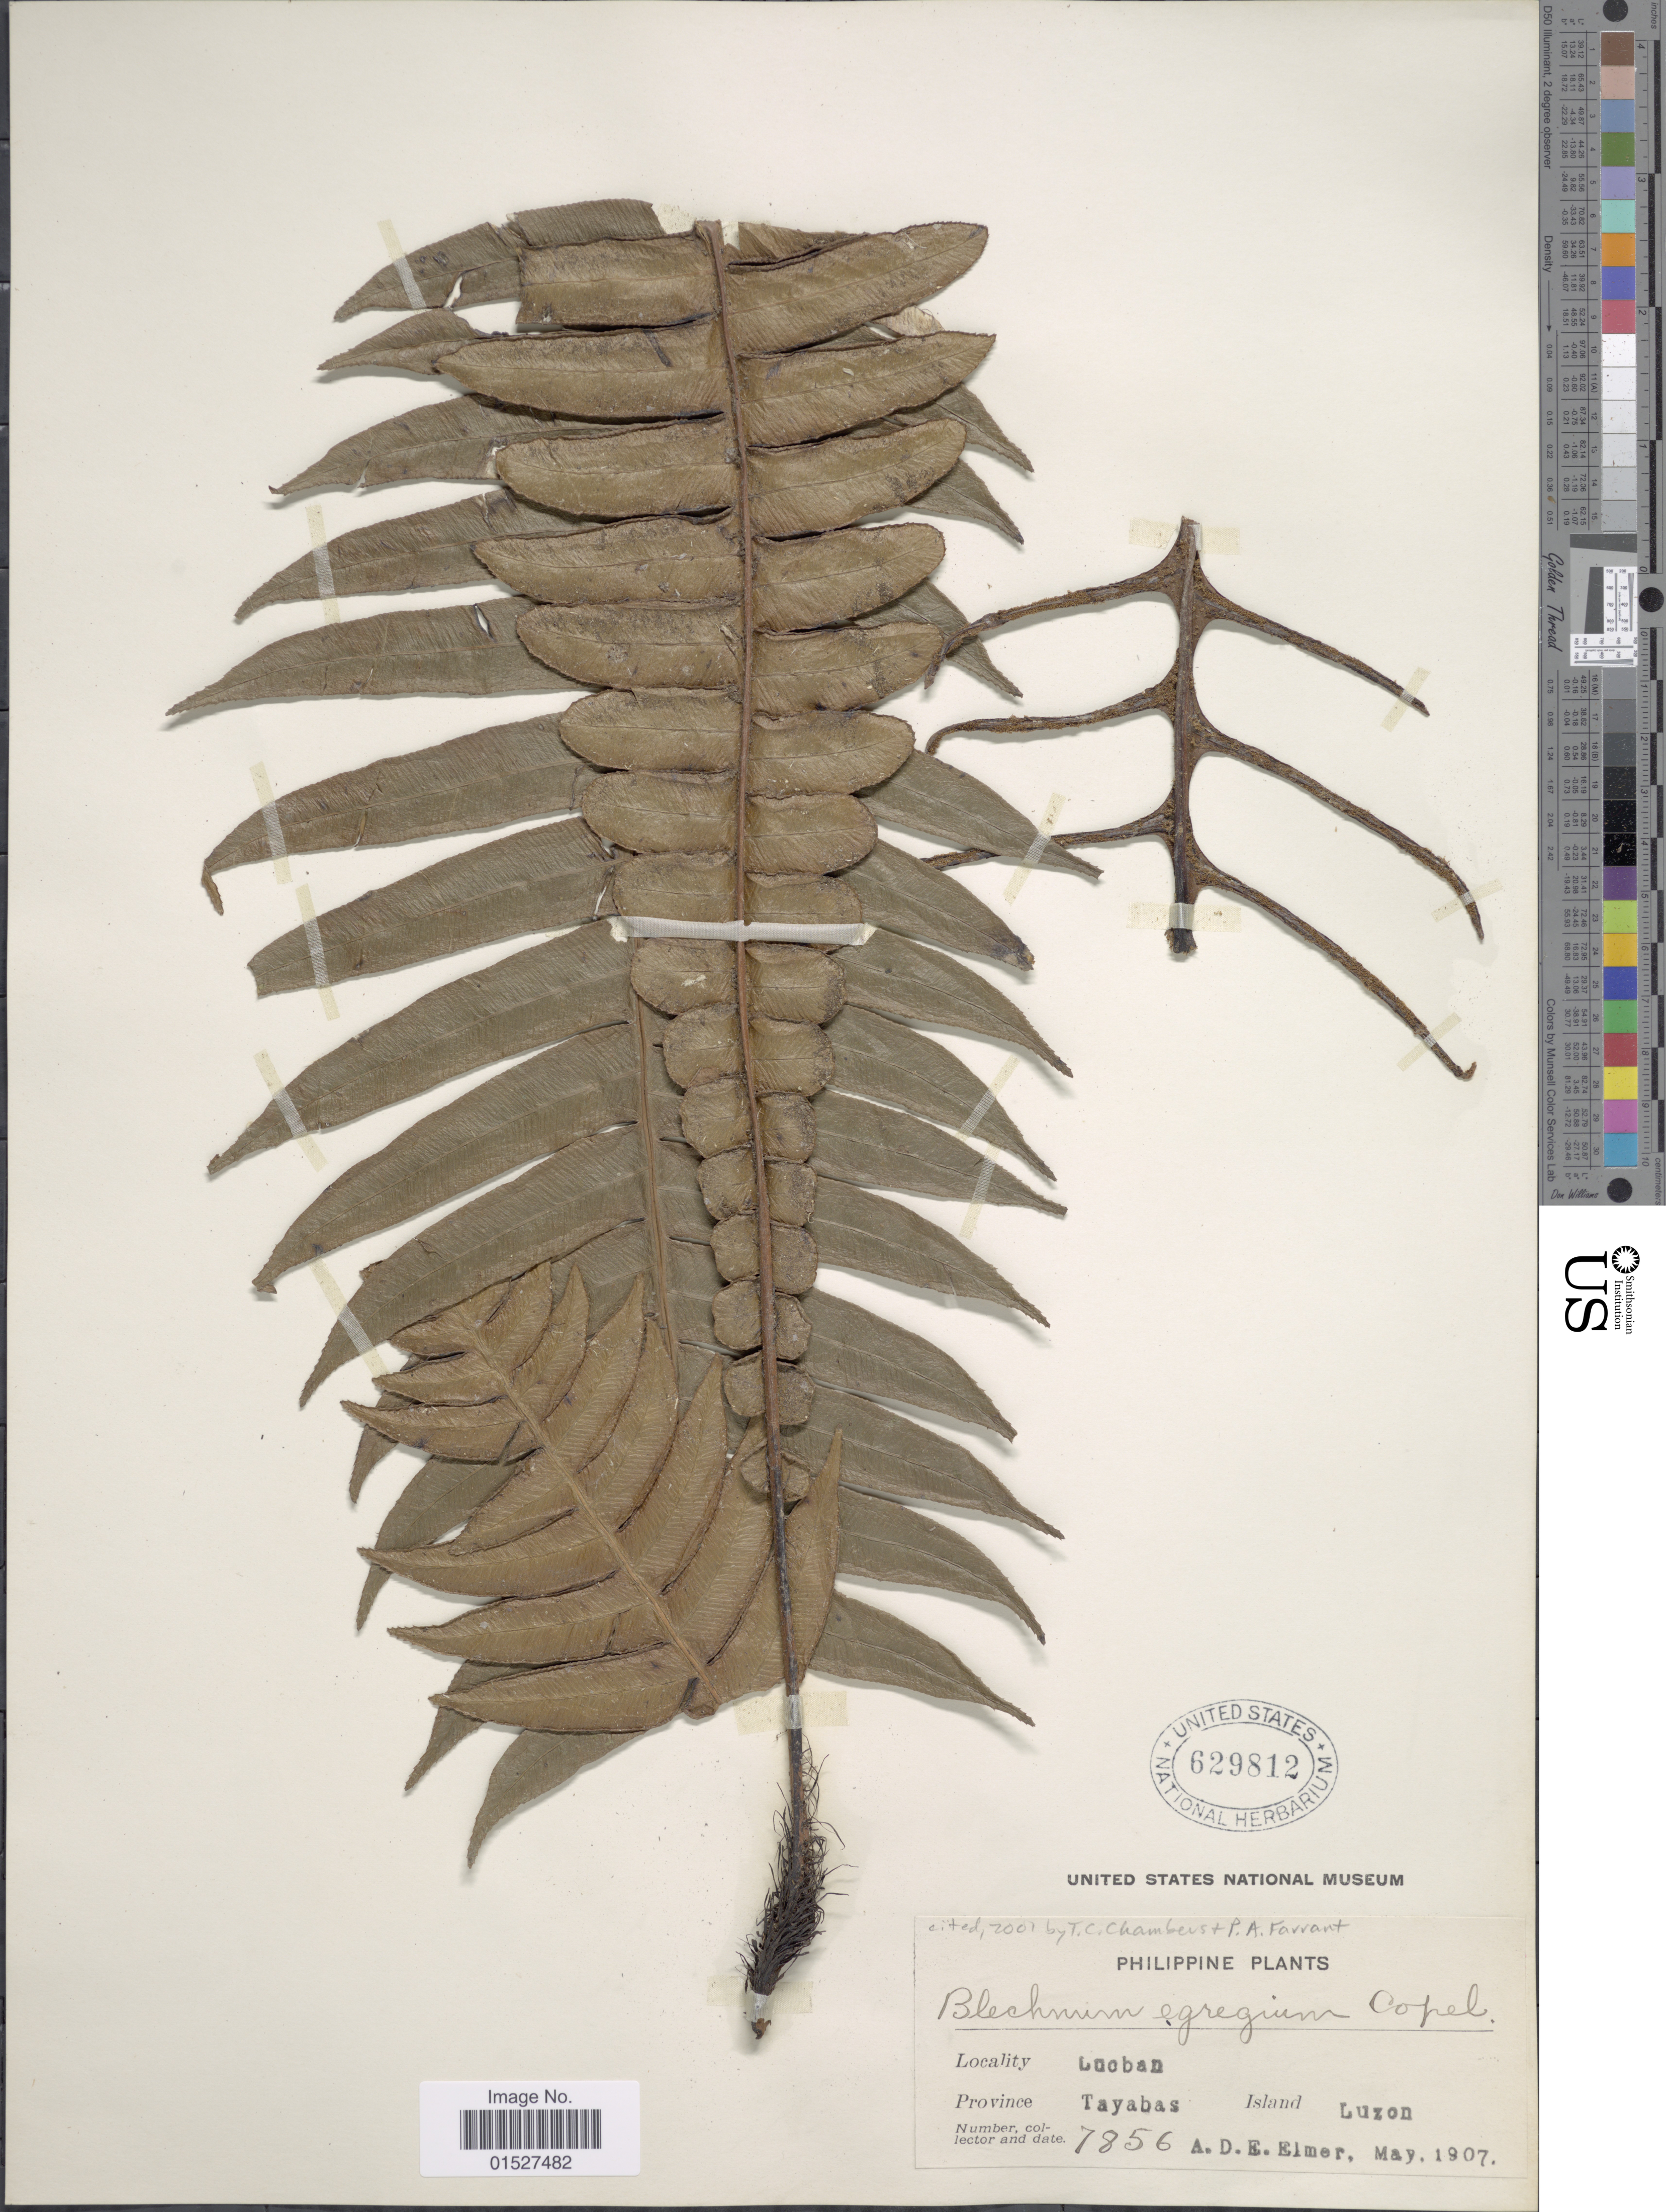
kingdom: Plantae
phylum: Tracheophyta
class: Polypodiopsida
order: Polypodiales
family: Blechnaceae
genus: Blechnum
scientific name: Blechnum egregium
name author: Copel.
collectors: A. D. E. Elmer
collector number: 7856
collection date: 1907-05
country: Philippines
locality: Lucban. Tayabas. Island Luzon.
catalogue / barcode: US 629812